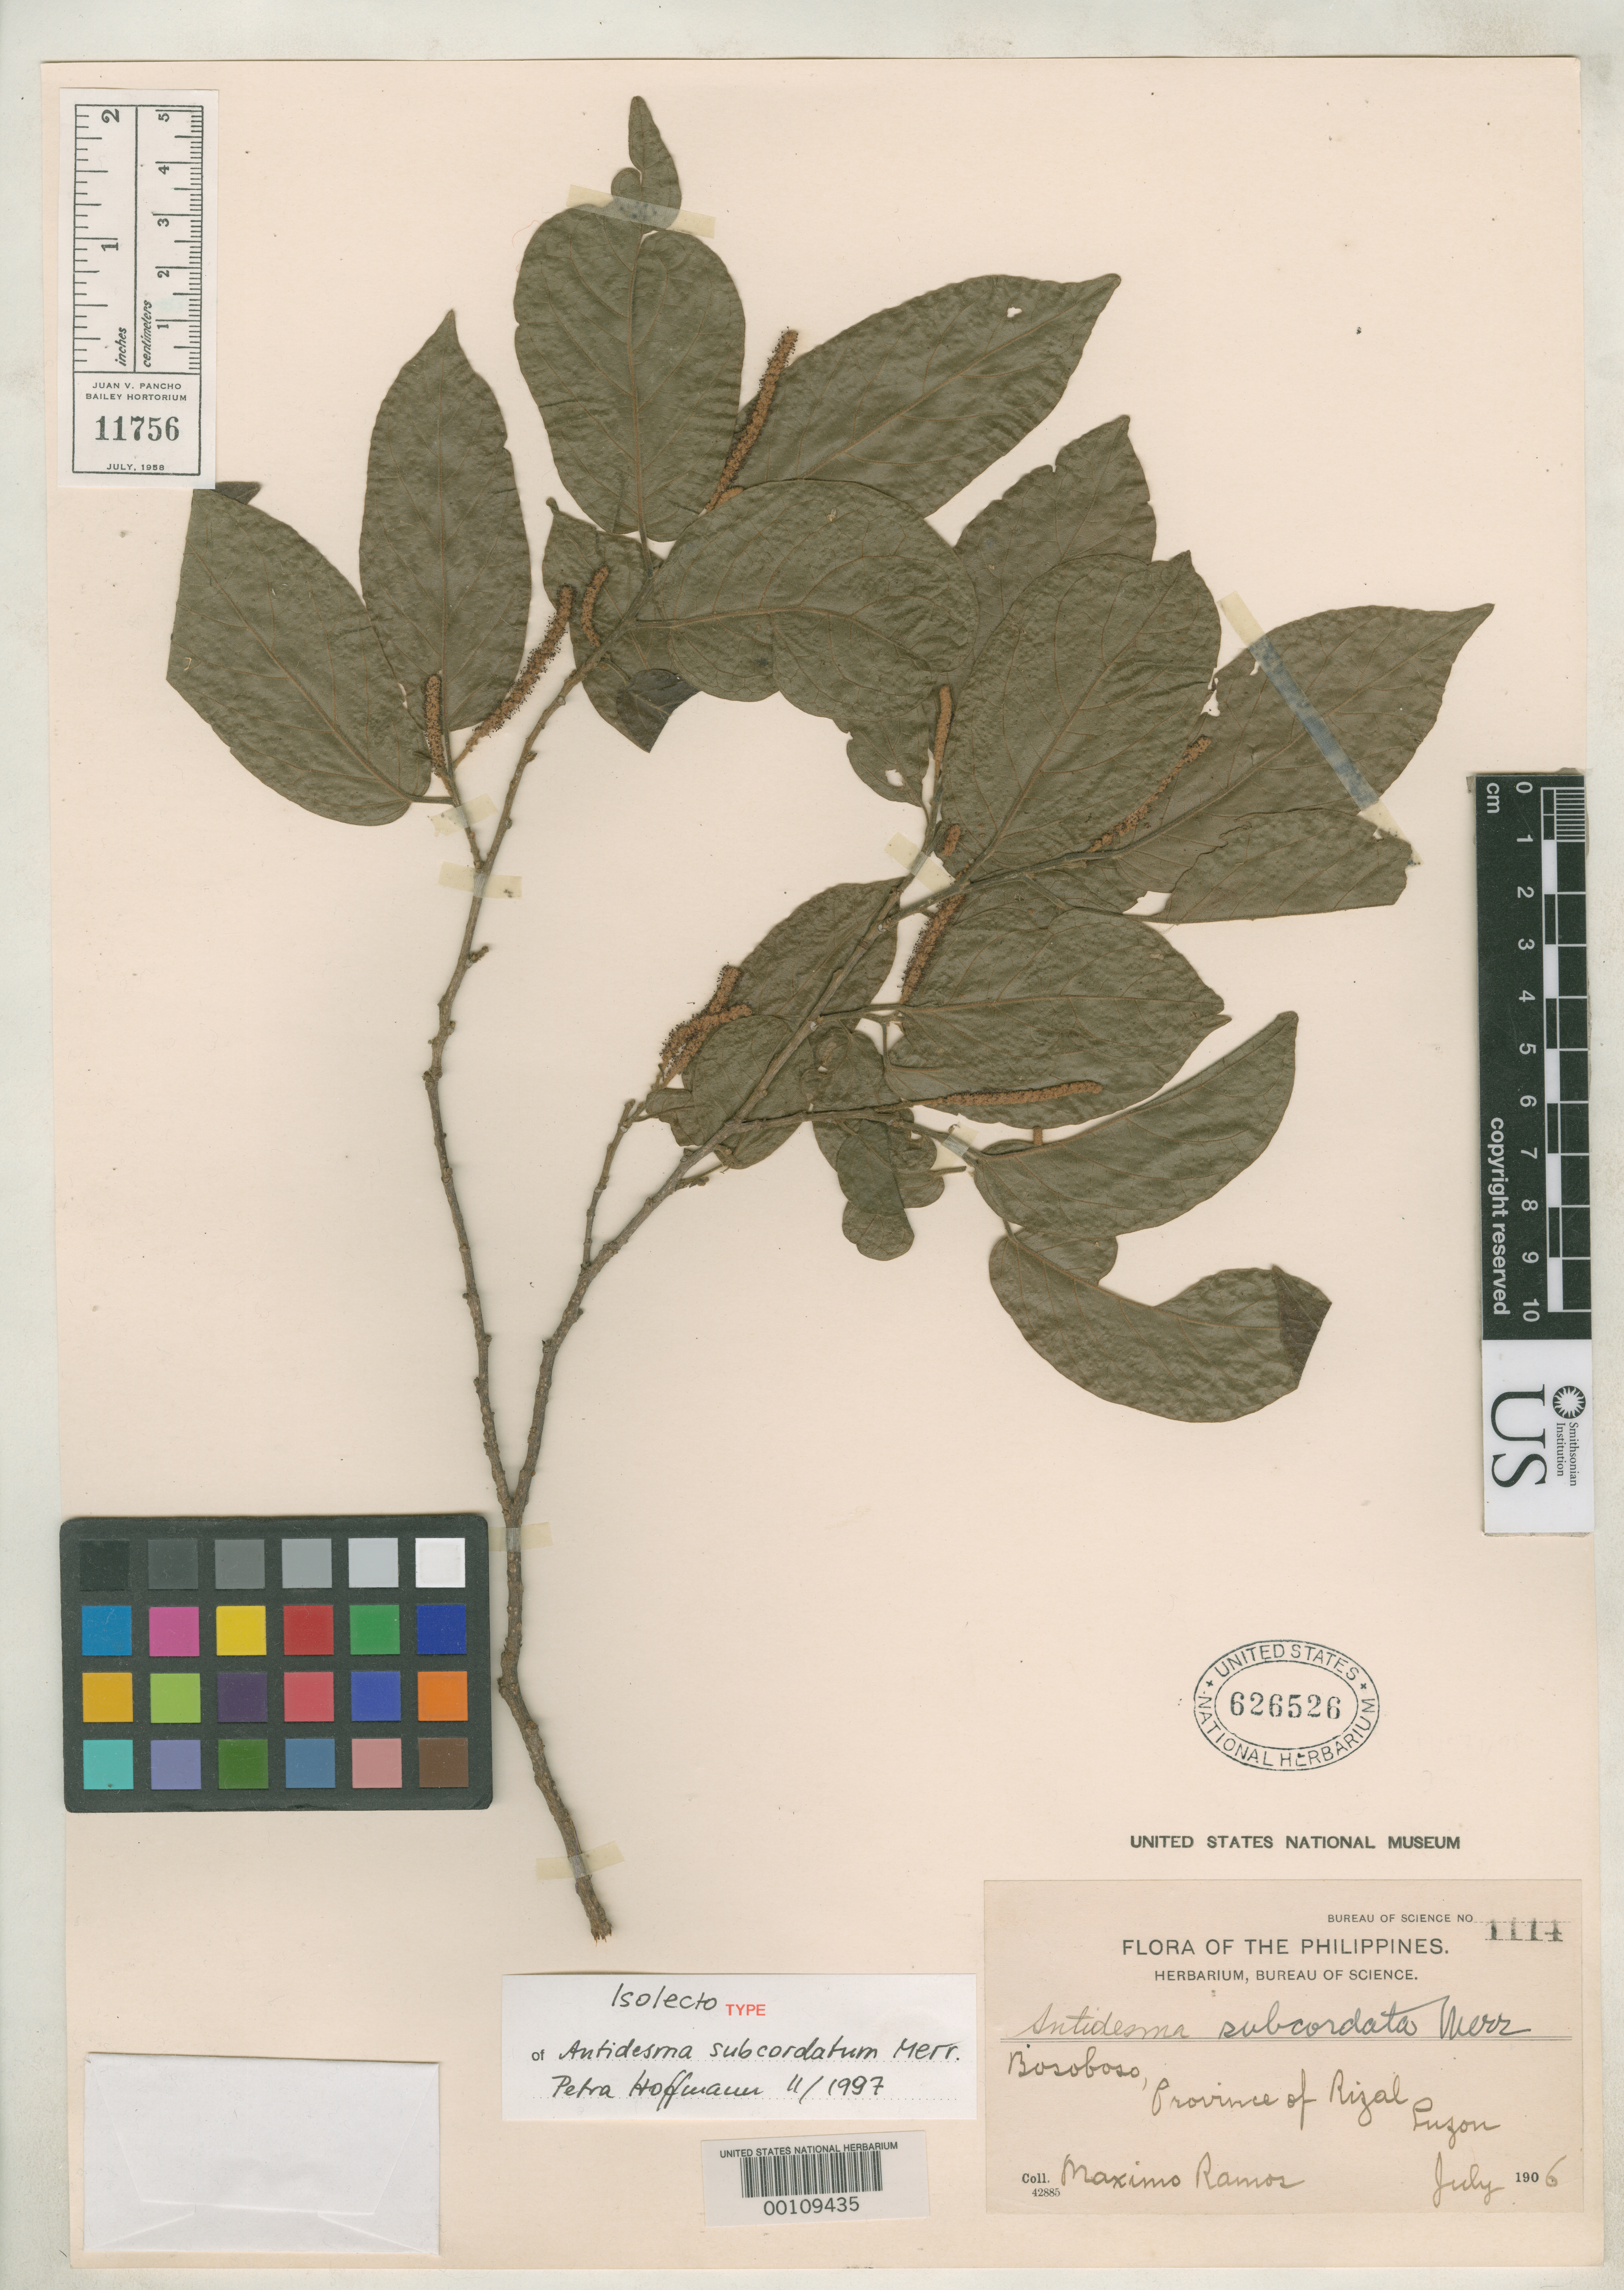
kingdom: Plantae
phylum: Tracheophyta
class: Magnoliopsida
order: Malpighiales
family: Phyllanthaceae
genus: Antidesma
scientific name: Antidesma subcordatum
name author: Merr.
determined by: Hoffmann, P.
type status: Isolectotype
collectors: M. Ramos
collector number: Bur. Sci. 1114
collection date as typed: Jul 1906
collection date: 1906-07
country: Philippines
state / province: Calabarzon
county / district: Rizal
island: Luzon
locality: Bosoboso, Prov. of Rizal, Luzon.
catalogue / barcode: US 626526